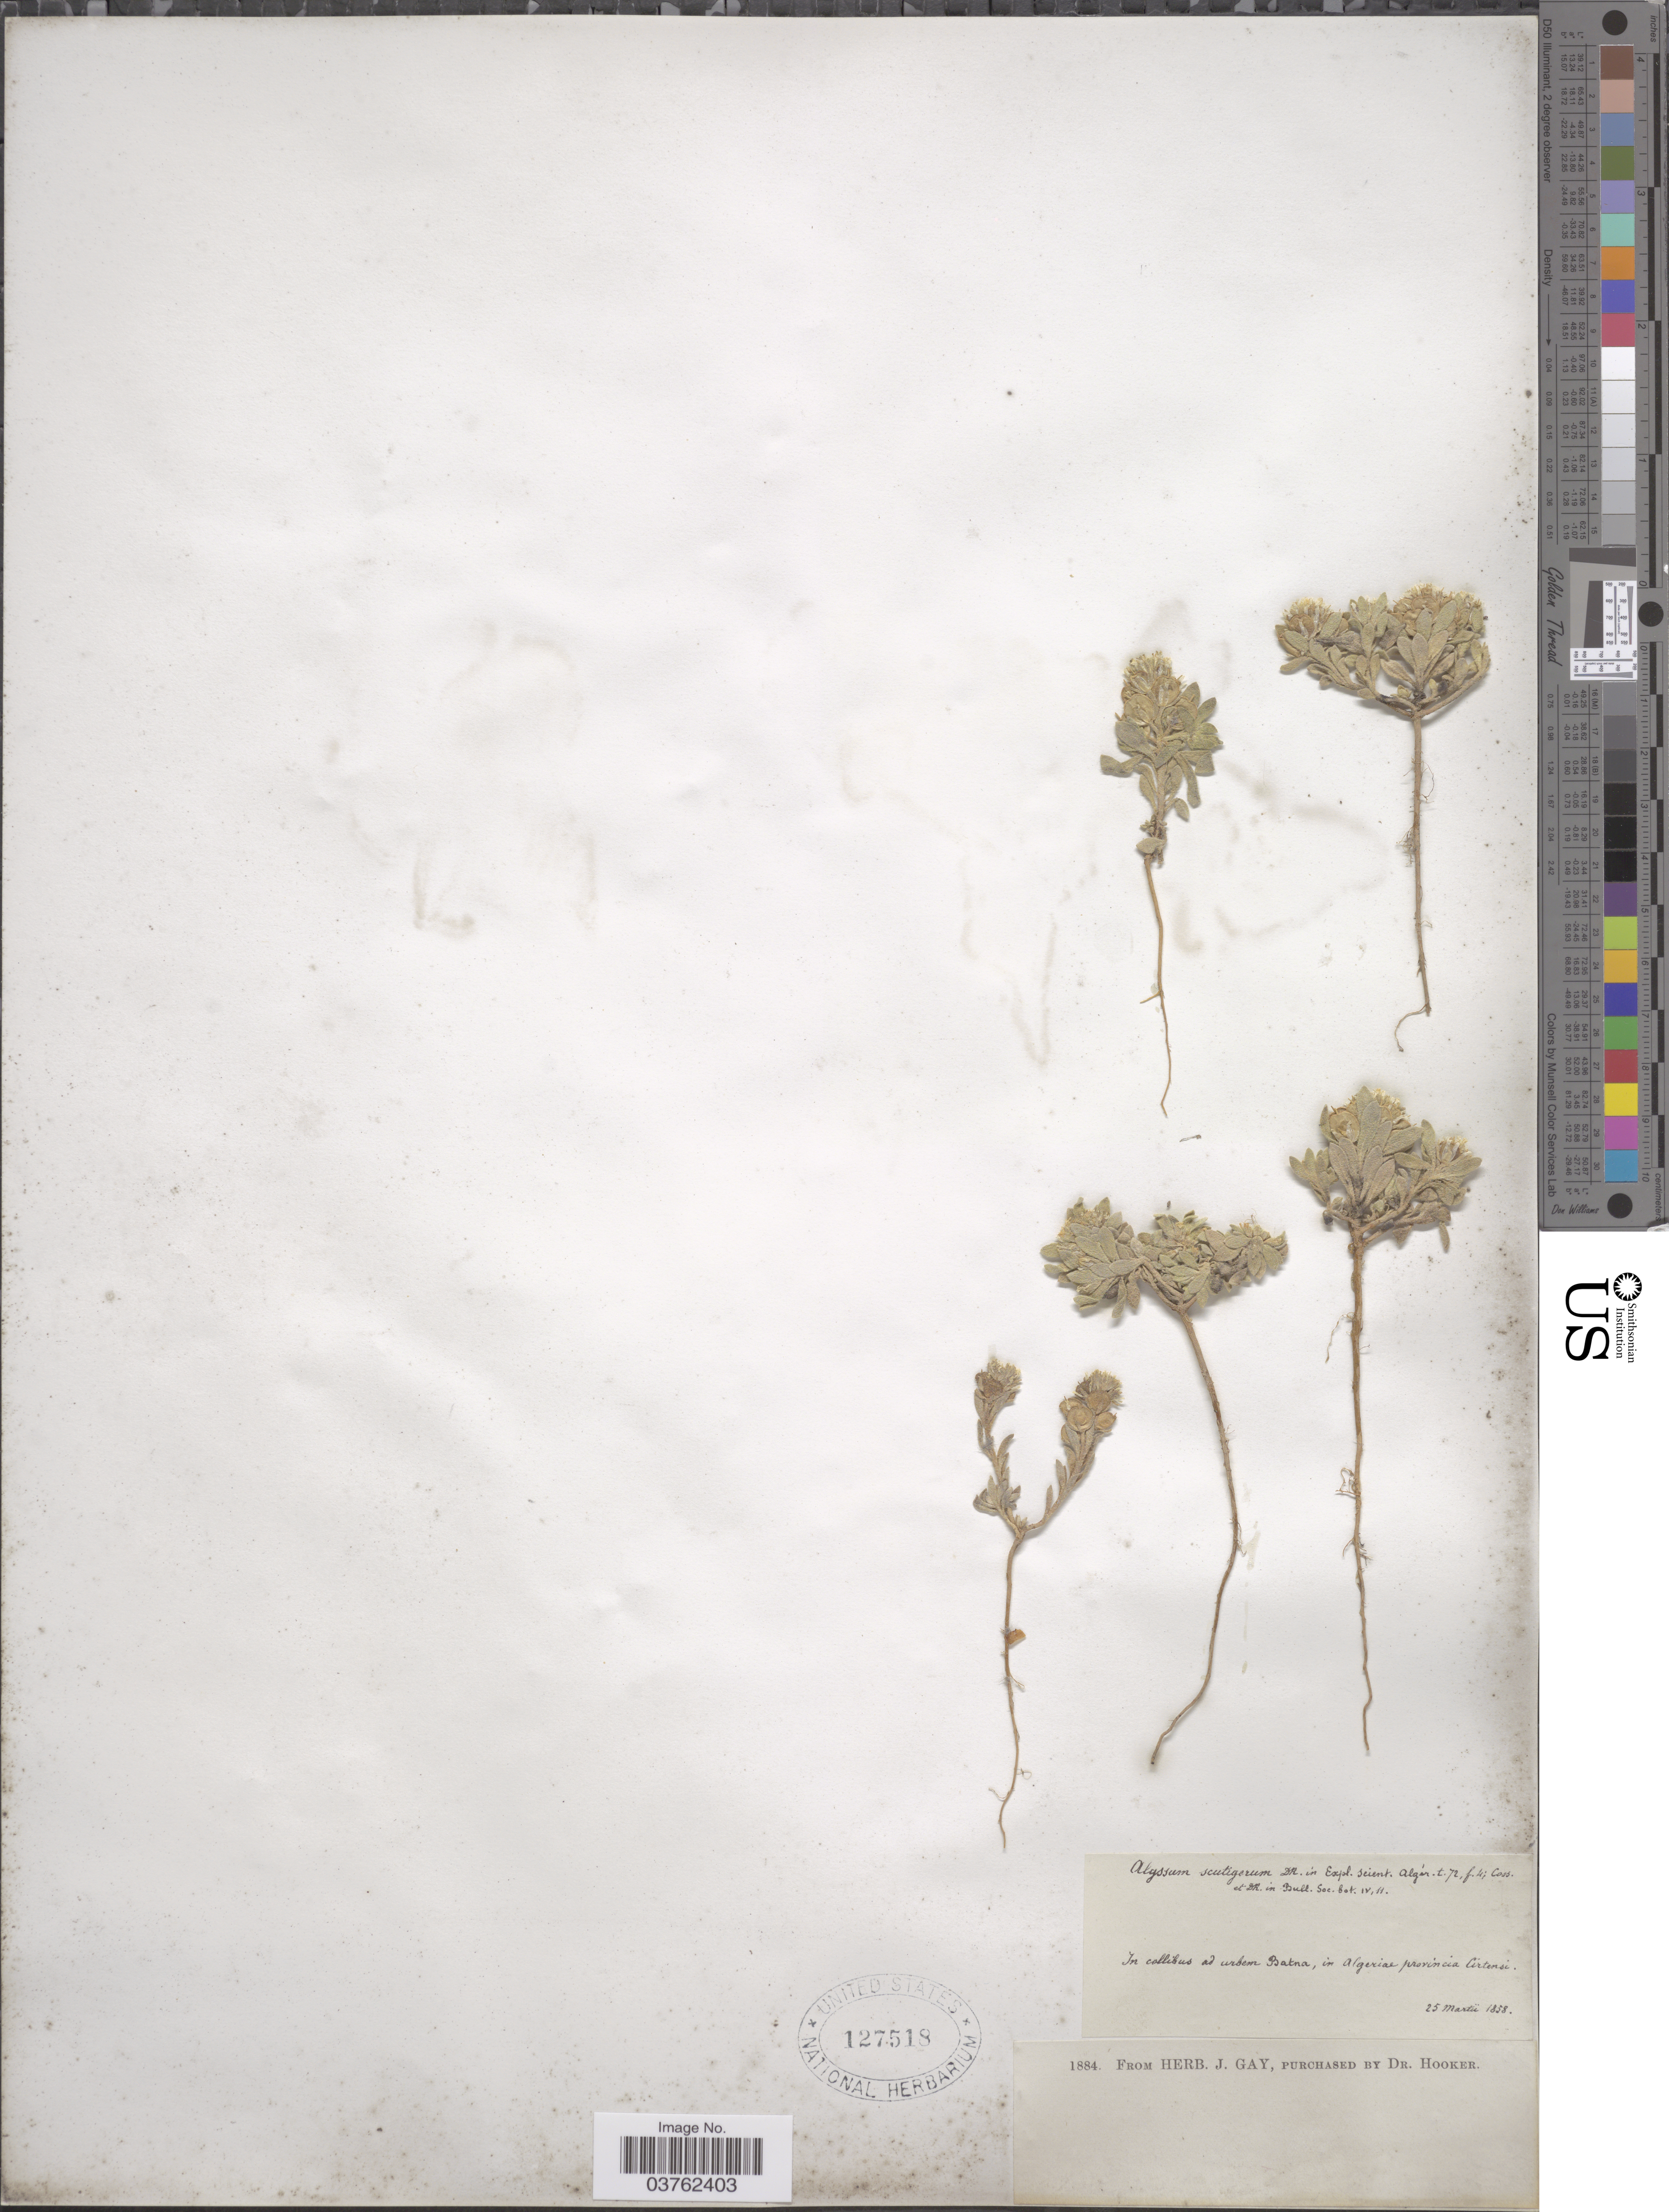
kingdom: Plantae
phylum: Tracheophyta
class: Magnoliopsida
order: Brassicales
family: Brassicaceae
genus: Alyssum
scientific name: Alyssum scutigerum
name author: Durieu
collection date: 1858-03-25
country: Algeria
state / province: Batna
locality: In collibus ad urbem Batna, in Algeriae provincia Cirtensi.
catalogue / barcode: US 127518